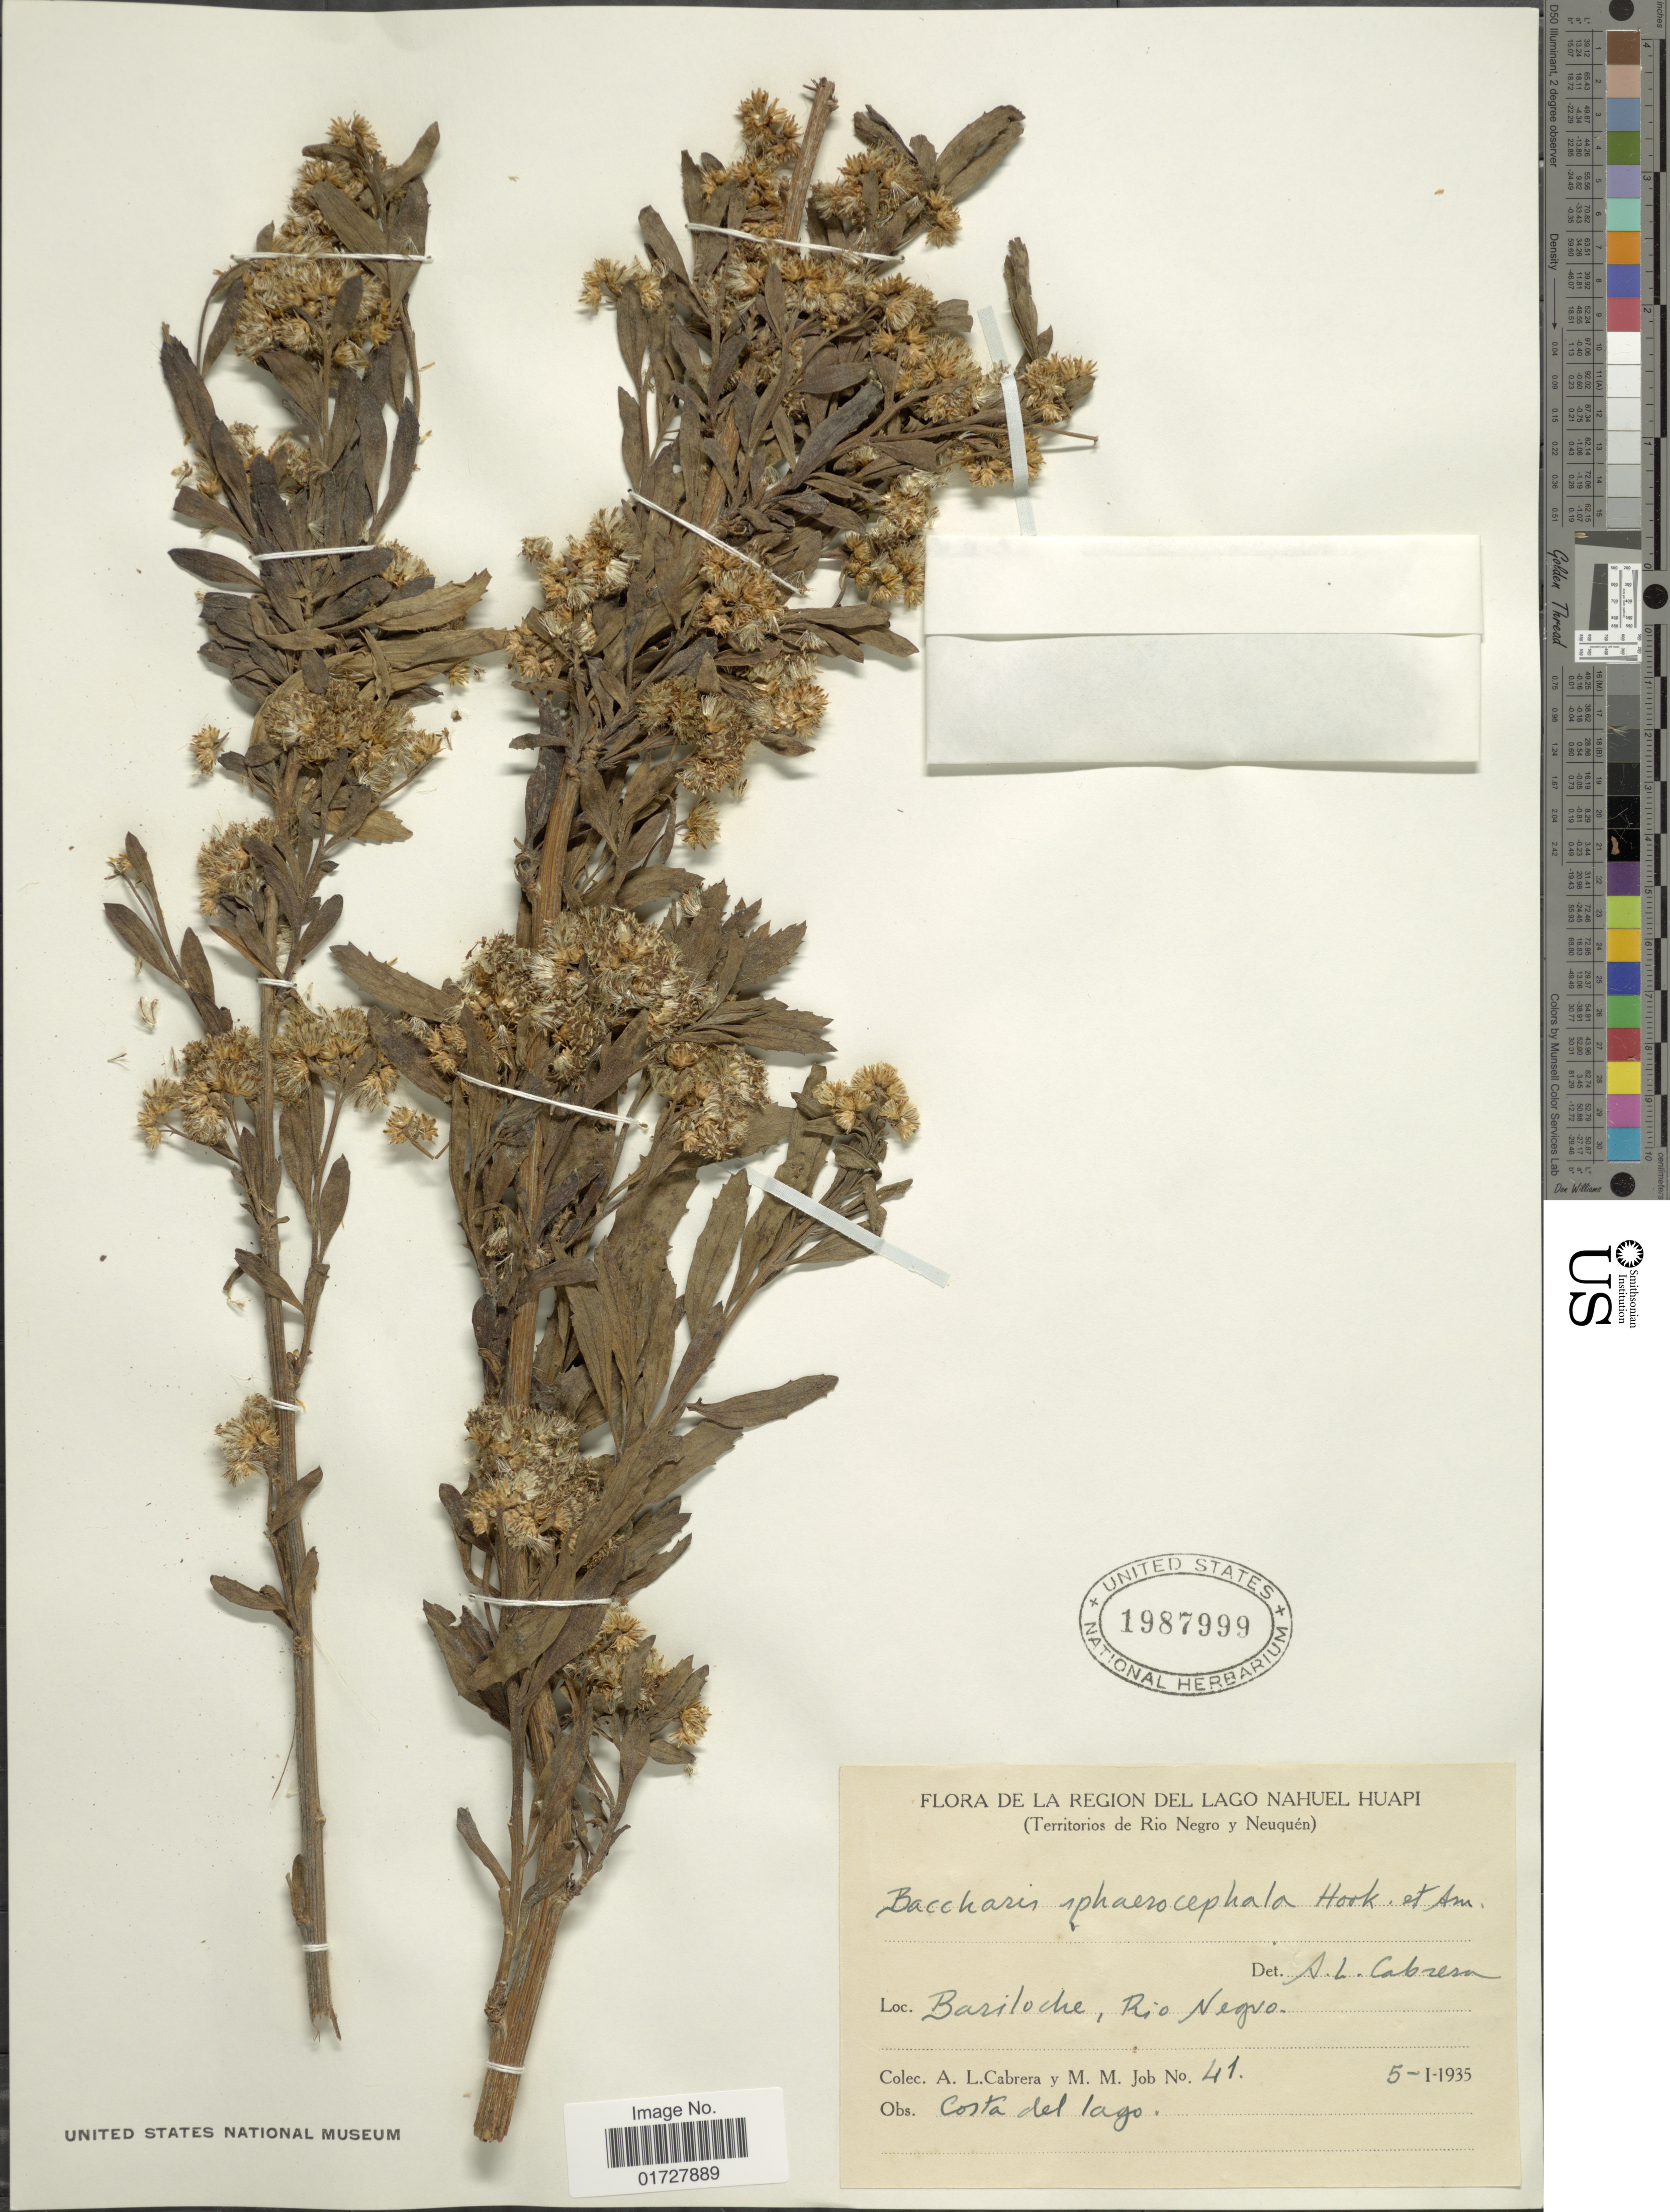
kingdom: Plantae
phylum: Tracheophyta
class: Magnoliopsida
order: Asterales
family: Asteraceae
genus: Baccharis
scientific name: Baccharis sphaerocephala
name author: Hook. & Arn.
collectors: A. L. Cabrera & M. Job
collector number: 41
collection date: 1935-01-05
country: Argentina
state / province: Rio Negro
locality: Region del Lago Nahuel Huapi, Bariloche, Costa del lago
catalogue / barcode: US 1987999